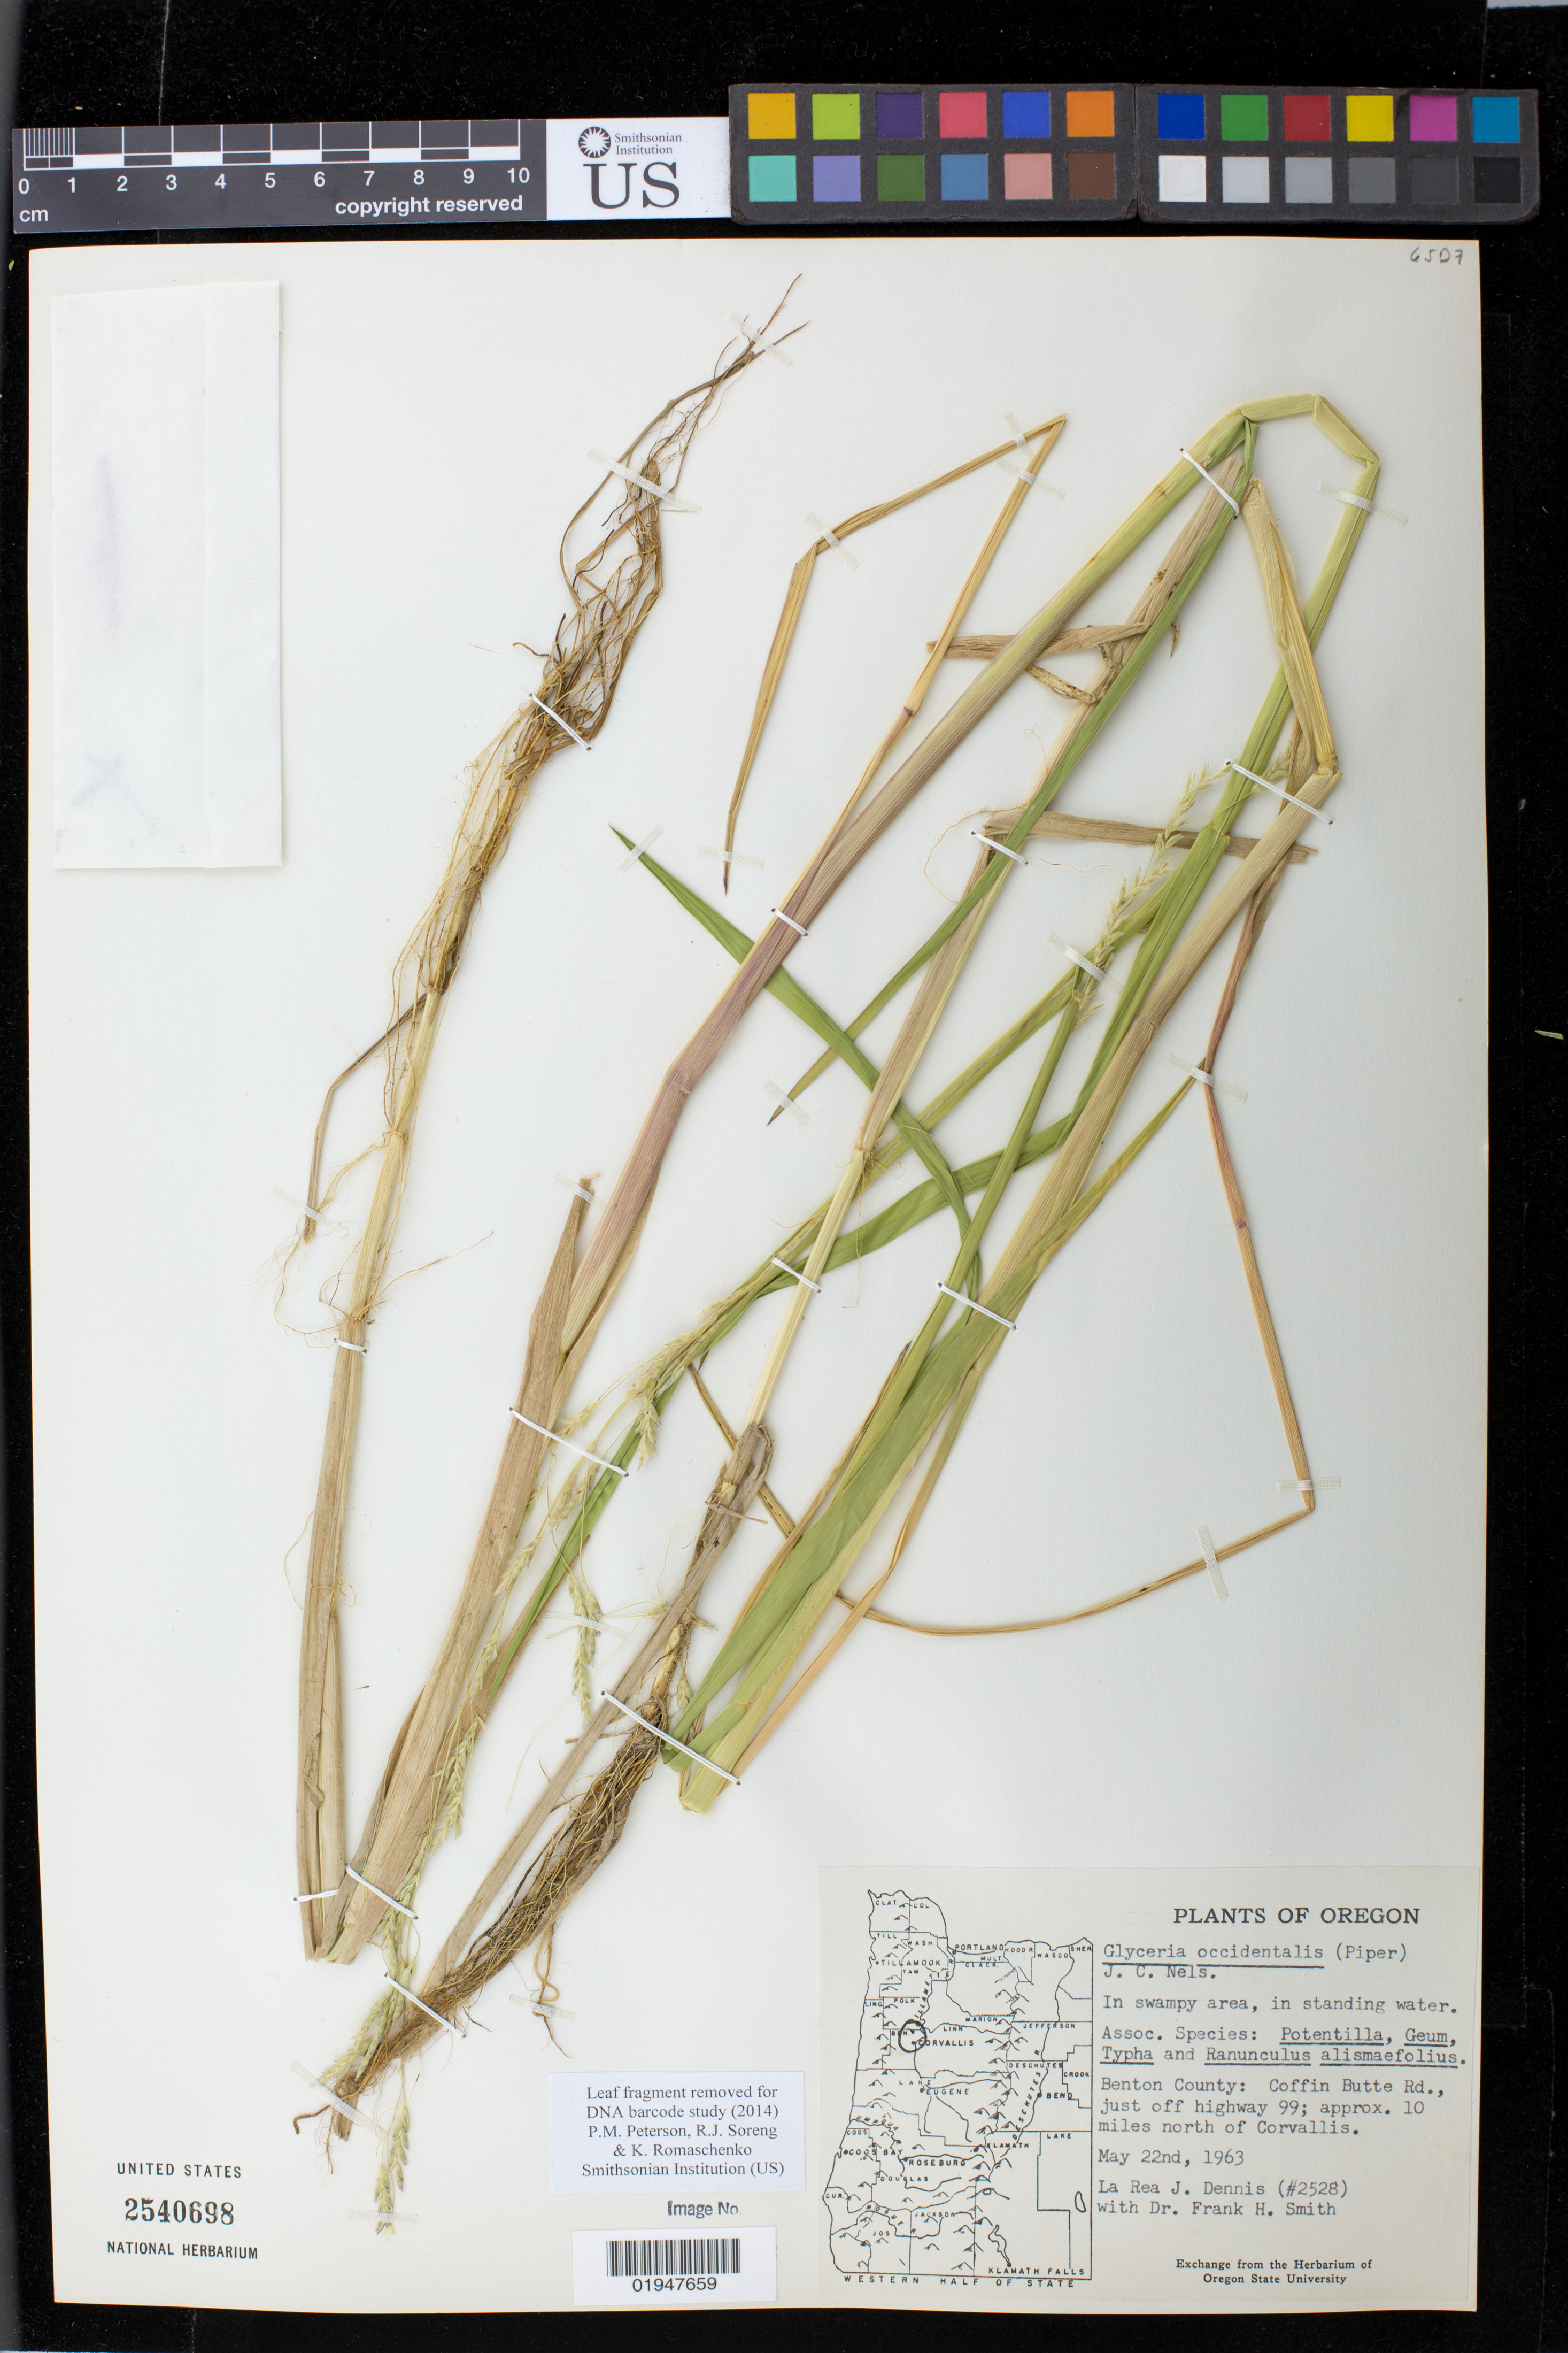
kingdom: Plantae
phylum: Tracheophyta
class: Liliopsida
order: Poales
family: Poaceae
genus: Glyceria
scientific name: Glyceria occidentalis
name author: (Piper) J.C. Nelson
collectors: L. Dennis & F. Smith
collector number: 2528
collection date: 1963-05-22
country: United States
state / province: Oregon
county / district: Benton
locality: Coffin Butte Rd., just off Highway 99 (10 miles north of Corvallis)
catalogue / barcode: US 2540698